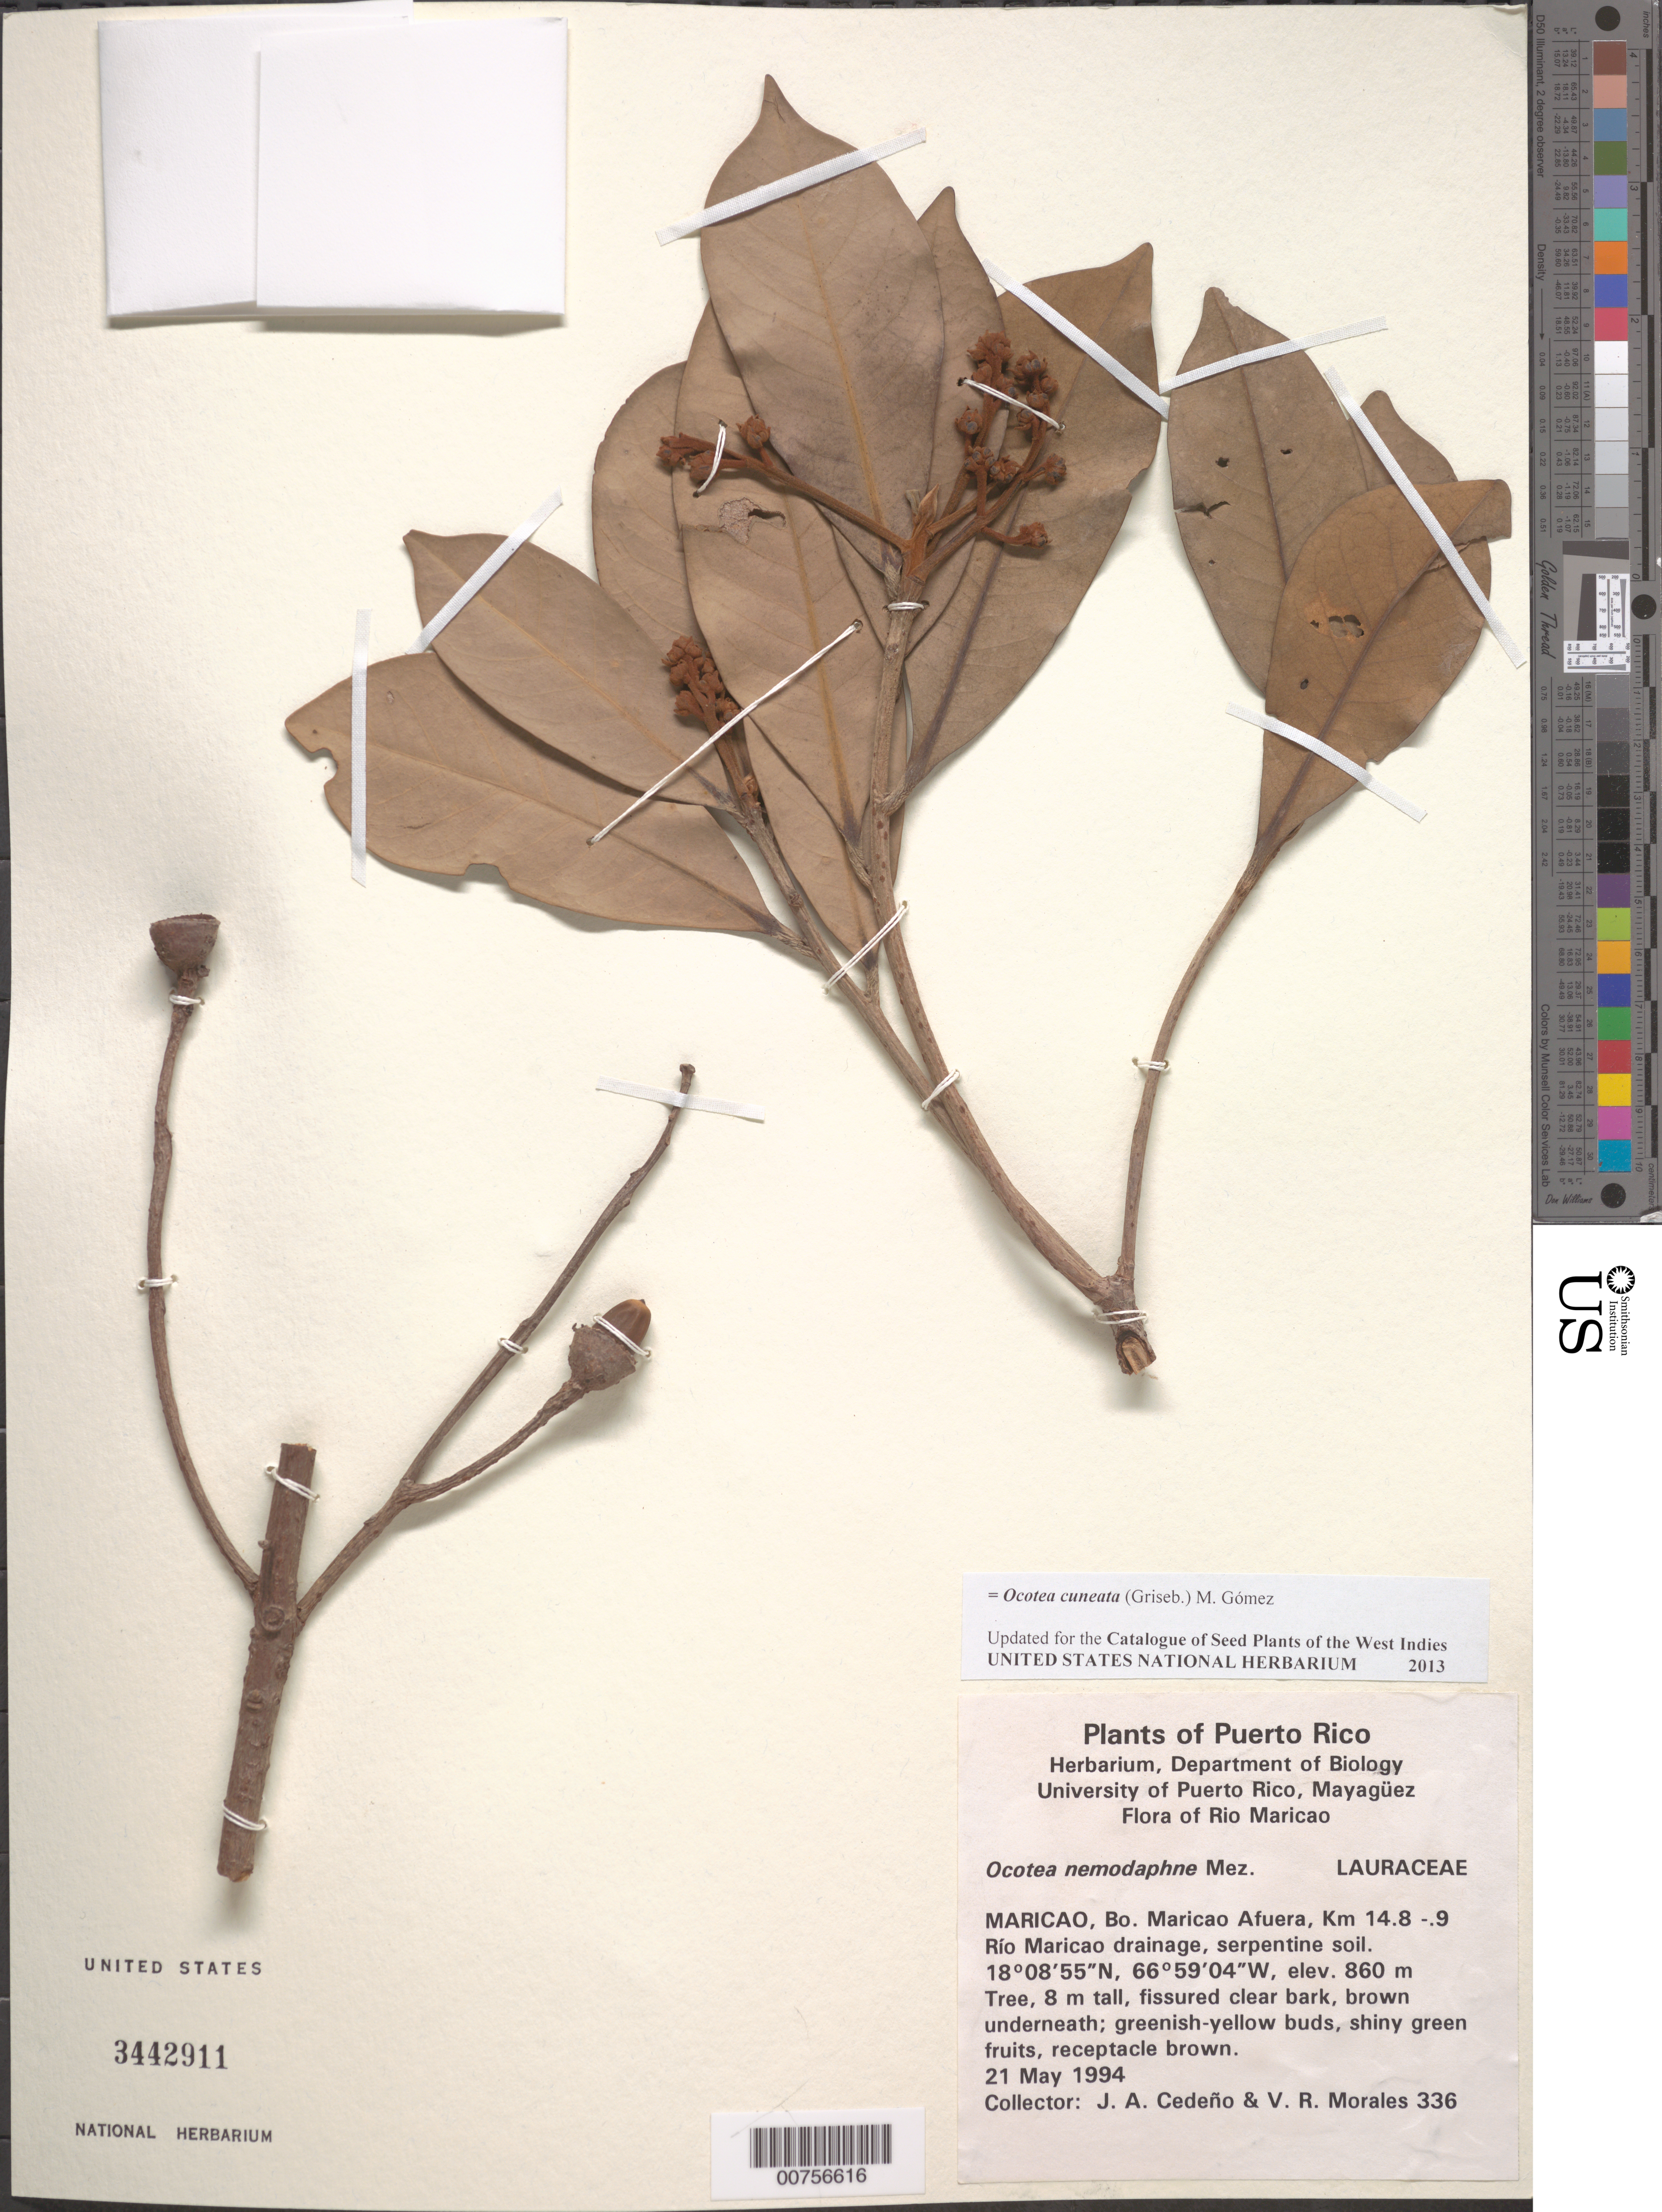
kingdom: Plantae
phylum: Tracheophyta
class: Magnoliopsida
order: Laurales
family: Lauraceae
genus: Ocotea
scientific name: Ocotea cuneata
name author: (Griseb.) M. Gómez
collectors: J. A. Cedeño M. & V. Morales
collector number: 336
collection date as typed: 21 May 1994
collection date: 1994-05-21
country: Puerto Rico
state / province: Maricao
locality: Maricao: Bo. Maricao Afuera, km 14.8-14.9, Río Maricao drainage, serpentine soil.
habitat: Serpentine soil.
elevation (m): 860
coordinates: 18.14861111, -66.98444444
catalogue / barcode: US 3442911